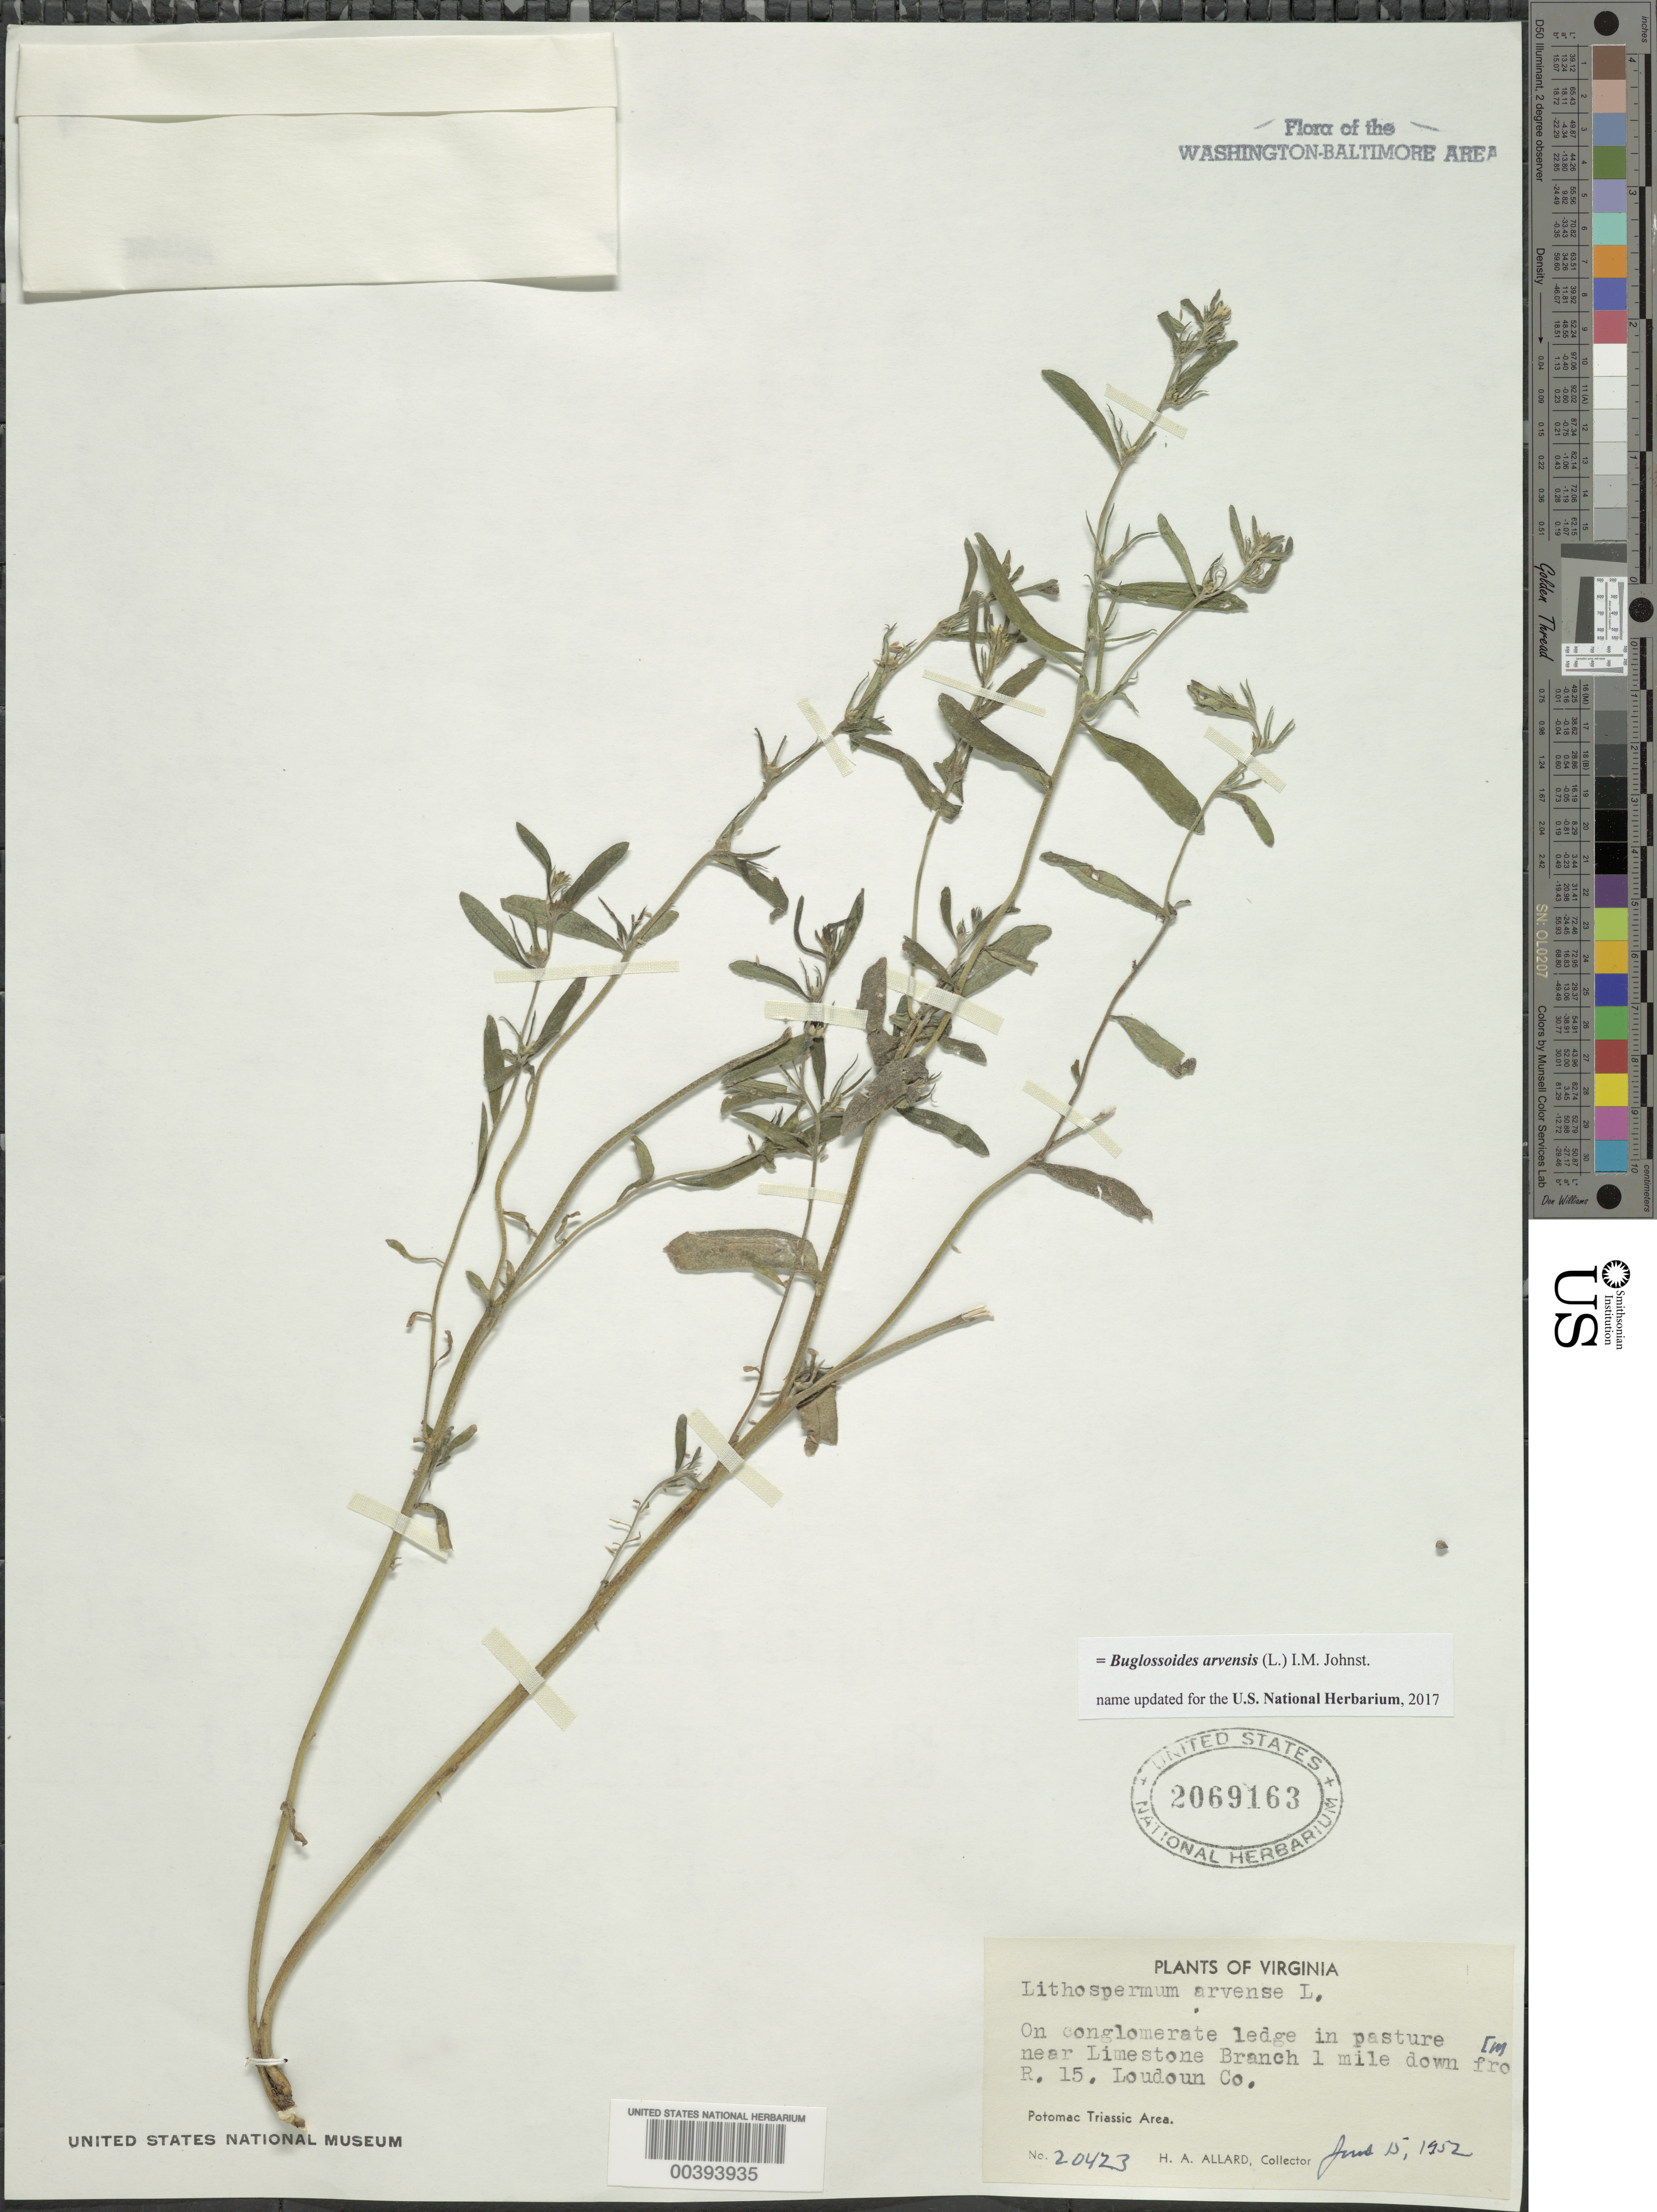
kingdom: Plantae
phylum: Tracheophyta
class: Magnoliopsida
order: Boraginales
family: Boraginaceae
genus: Buglossoides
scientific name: Buglossoides arvensis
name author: (L.) I.M. Johnst.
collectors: H. A. Allard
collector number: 20423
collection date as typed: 15 Jun 1952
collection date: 1952-06-15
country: United States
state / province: Virginia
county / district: Loudoun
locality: downstream from Route 15 on Limestone Gap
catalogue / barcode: US 2069163